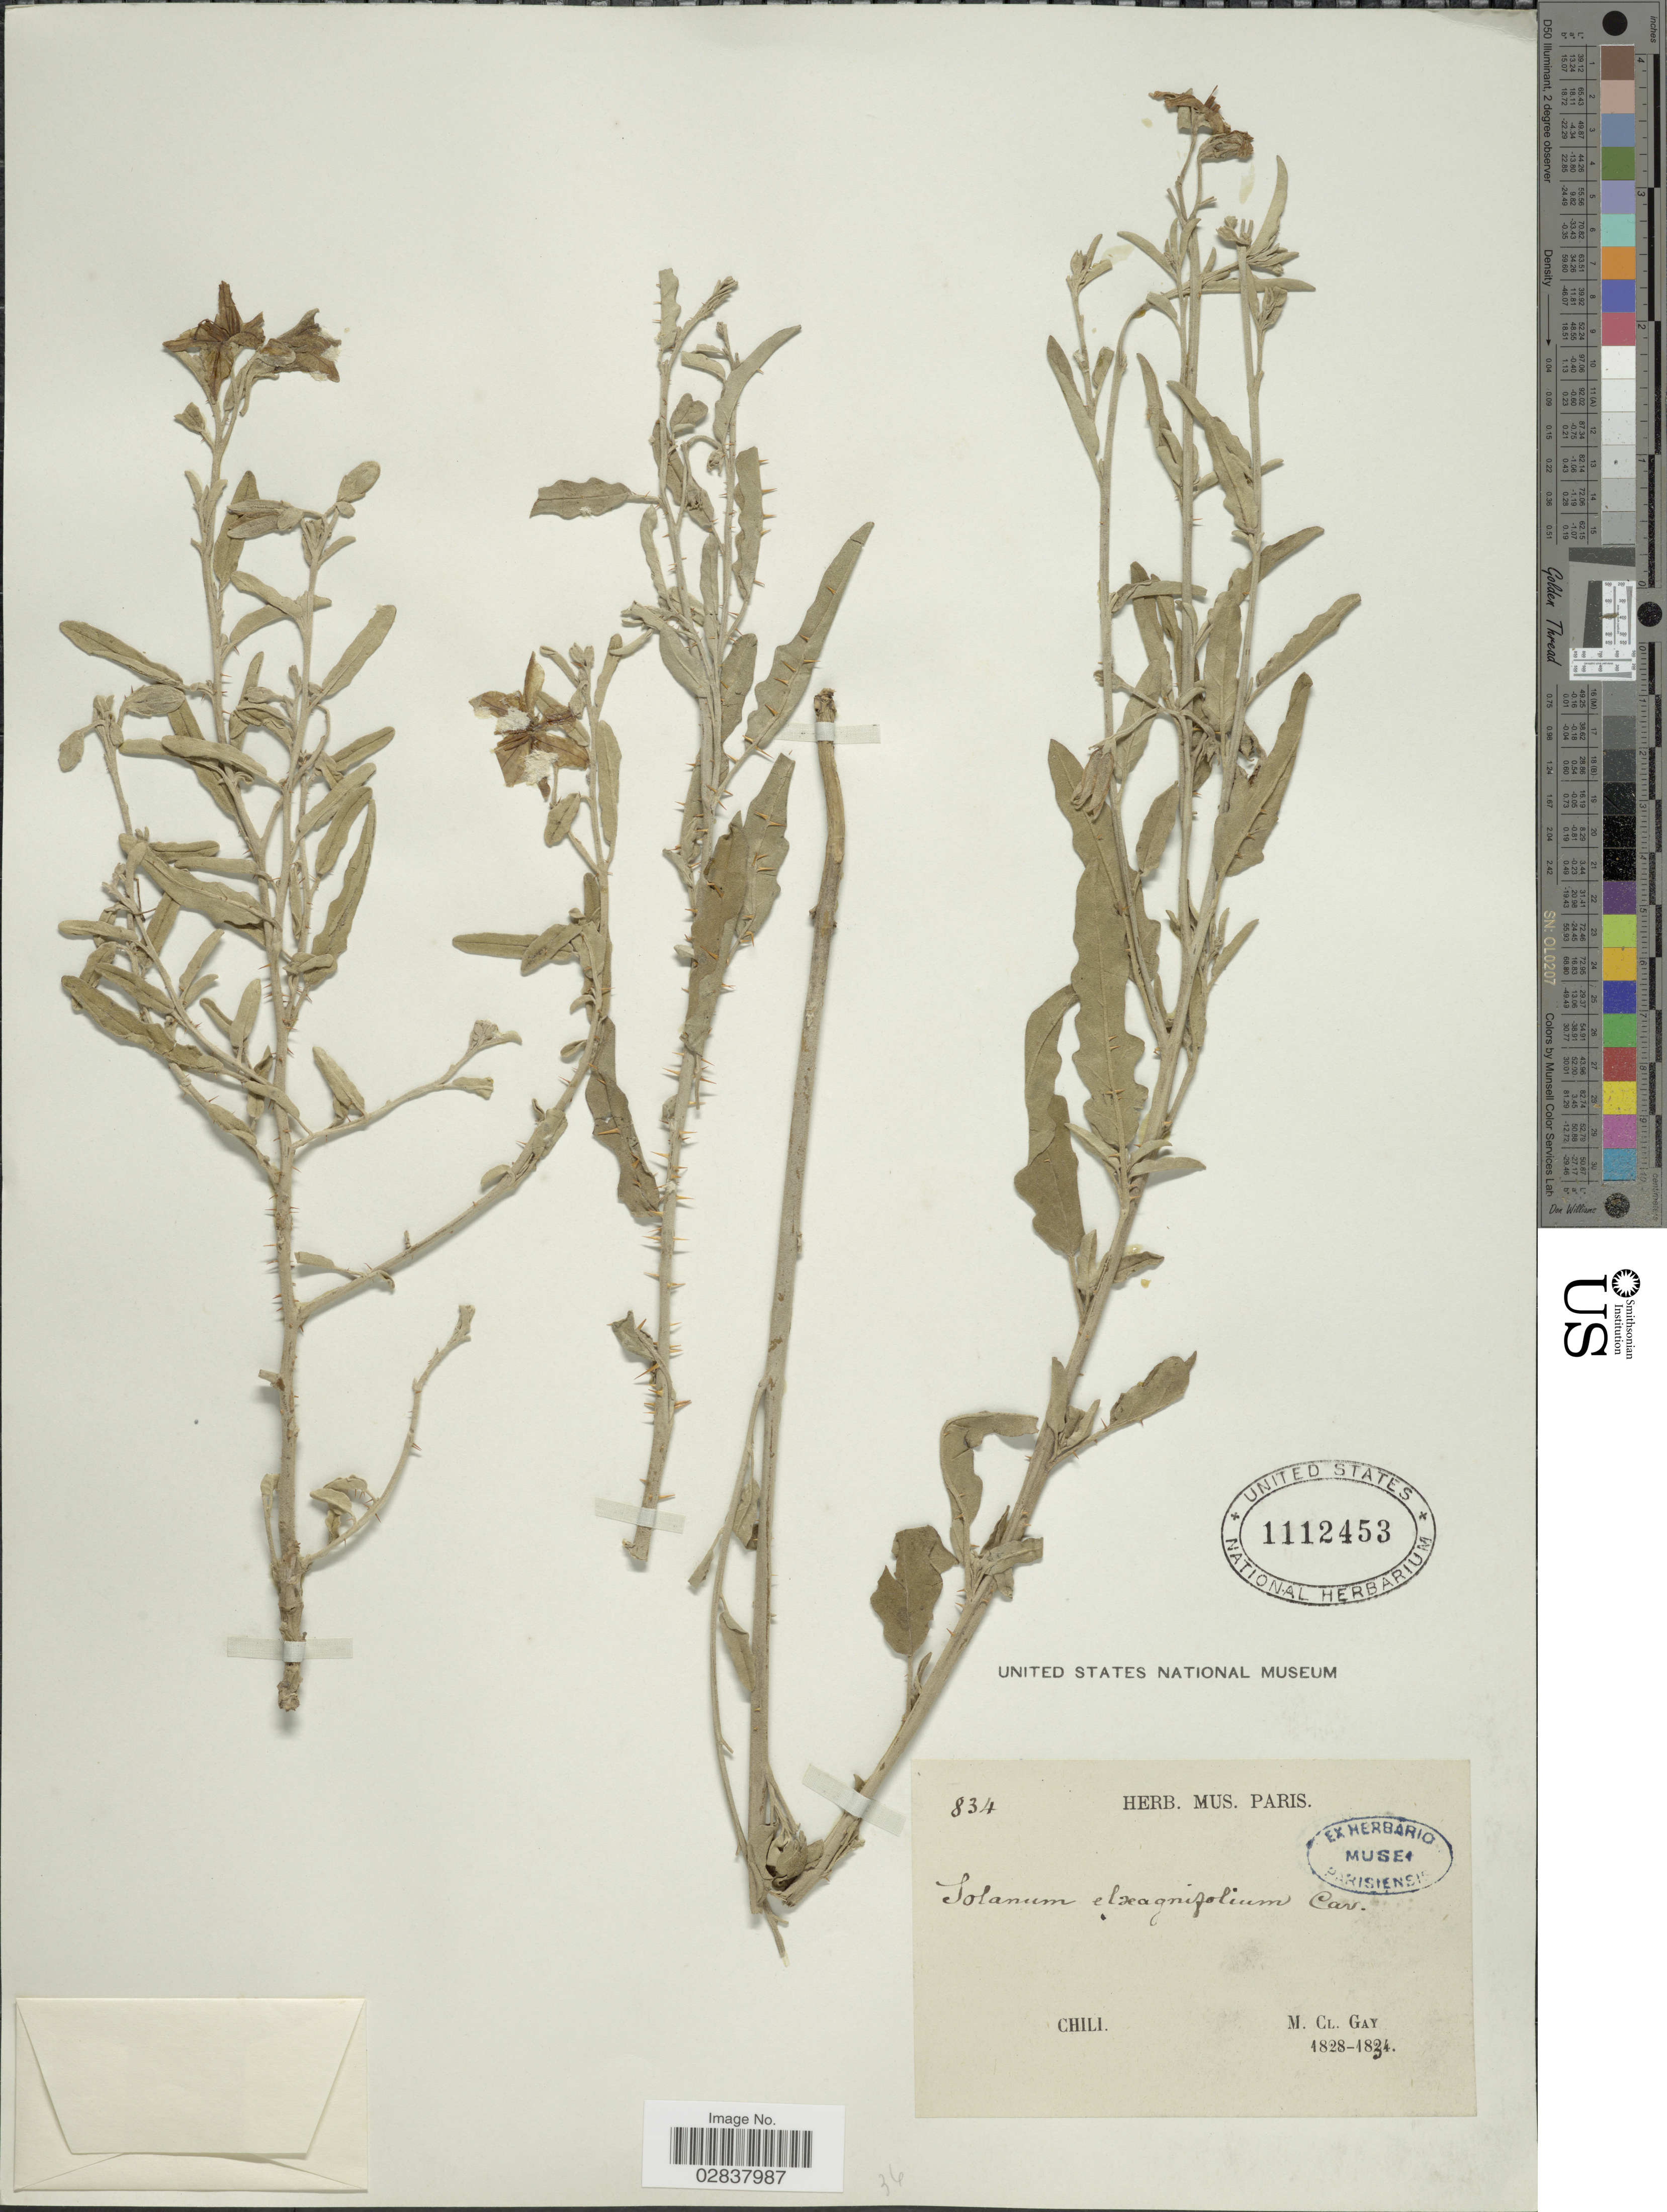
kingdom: Plantae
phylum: Tracheophyta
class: Magnoliopsida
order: Solanales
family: Solanaceae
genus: Solanum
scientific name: Solanum elaeagnifolium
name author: Cav.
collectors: M. Gay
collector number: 834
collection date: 1828/1834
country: Chile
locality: Chili.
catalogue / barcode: US 1112453